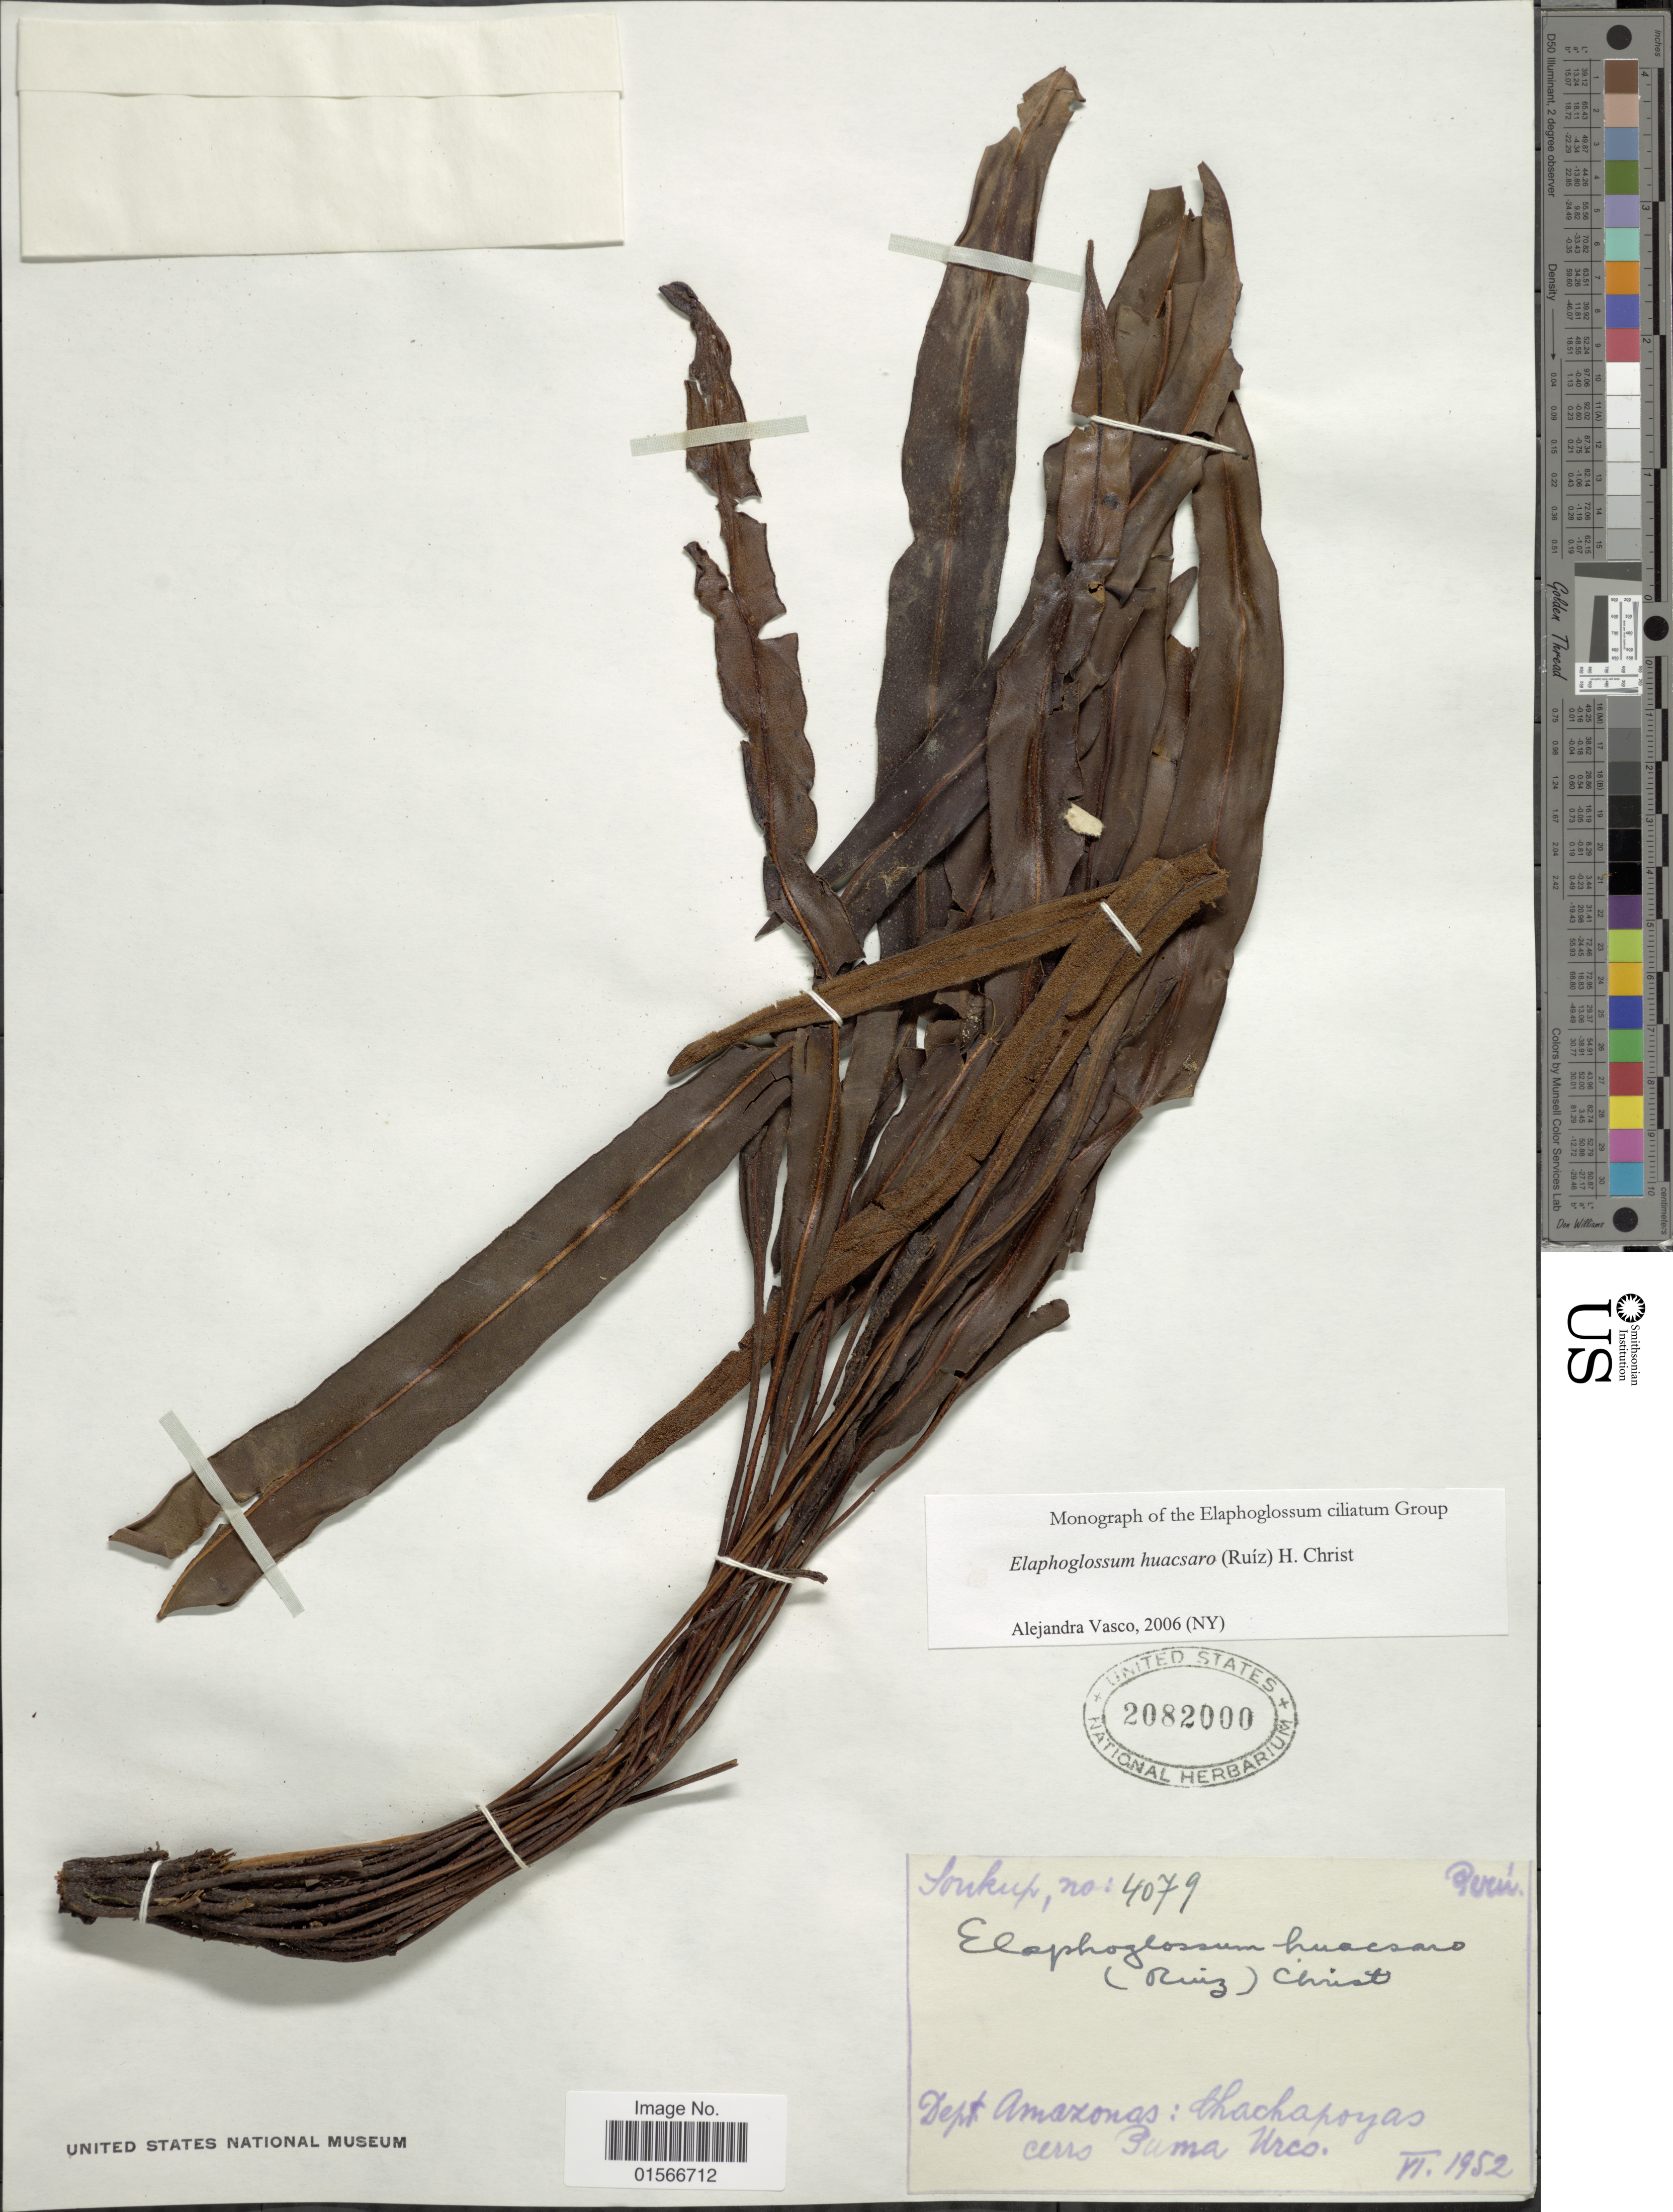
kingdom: Plantae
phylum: Tracheophyta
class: Polypodiopsida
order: Polypodiales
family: Dryopteridaceae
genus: Elaphoglossum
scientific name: Elaphoglossum huacsaro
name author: (Ruiz) Christ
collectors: -- Soukup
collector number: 4079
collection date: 1952-06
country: Peru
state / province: Amazonas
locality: Dept. Amazonas: Chachapoyas cerro Puma Urco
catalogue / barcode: US 2082000